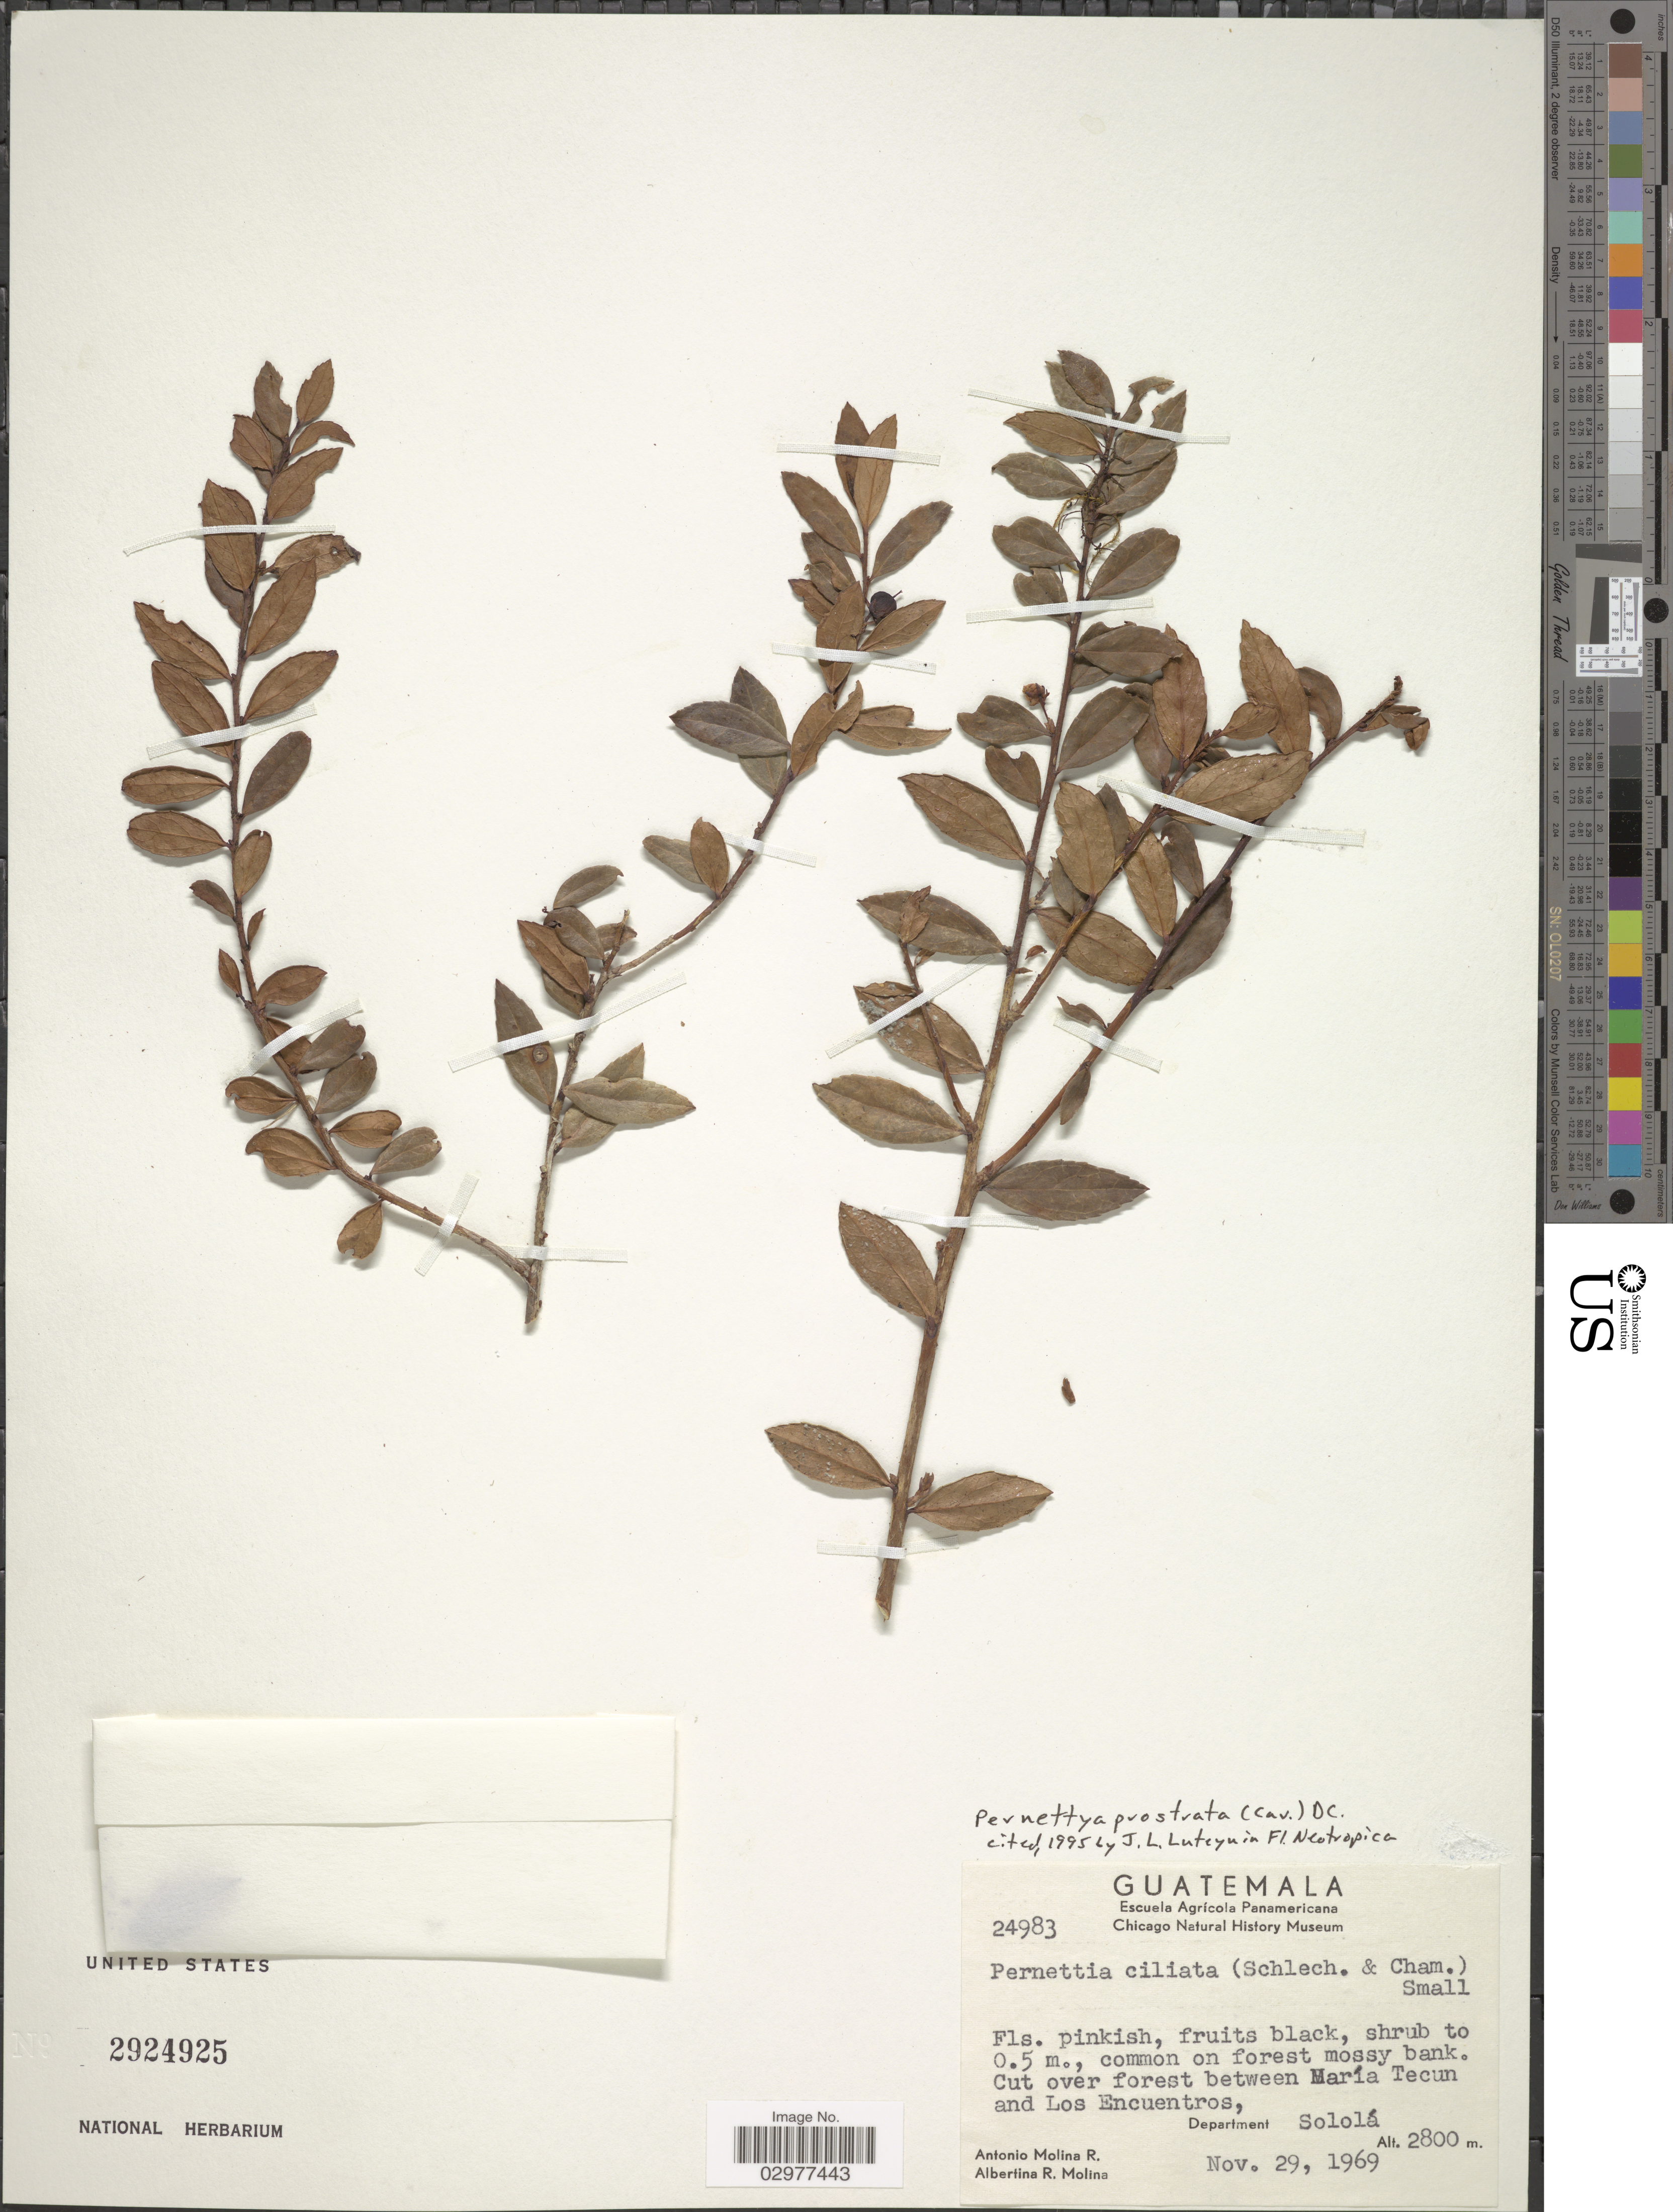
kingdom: Plantae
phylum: Tracheophyta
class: Magnoliopsida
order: Ericales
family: Ericaceae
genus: Pernettya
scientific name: Pernettya prostrata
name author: (Cav.) DC.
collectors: A. Molina R. & A. R. Molina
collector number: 24983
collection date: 1969-11-29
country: Guatemala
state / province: Sololá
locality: Cut over forest between María Tecun and Los Encuentros, Department Sololá.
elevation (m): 2800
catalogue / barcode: US 2924925